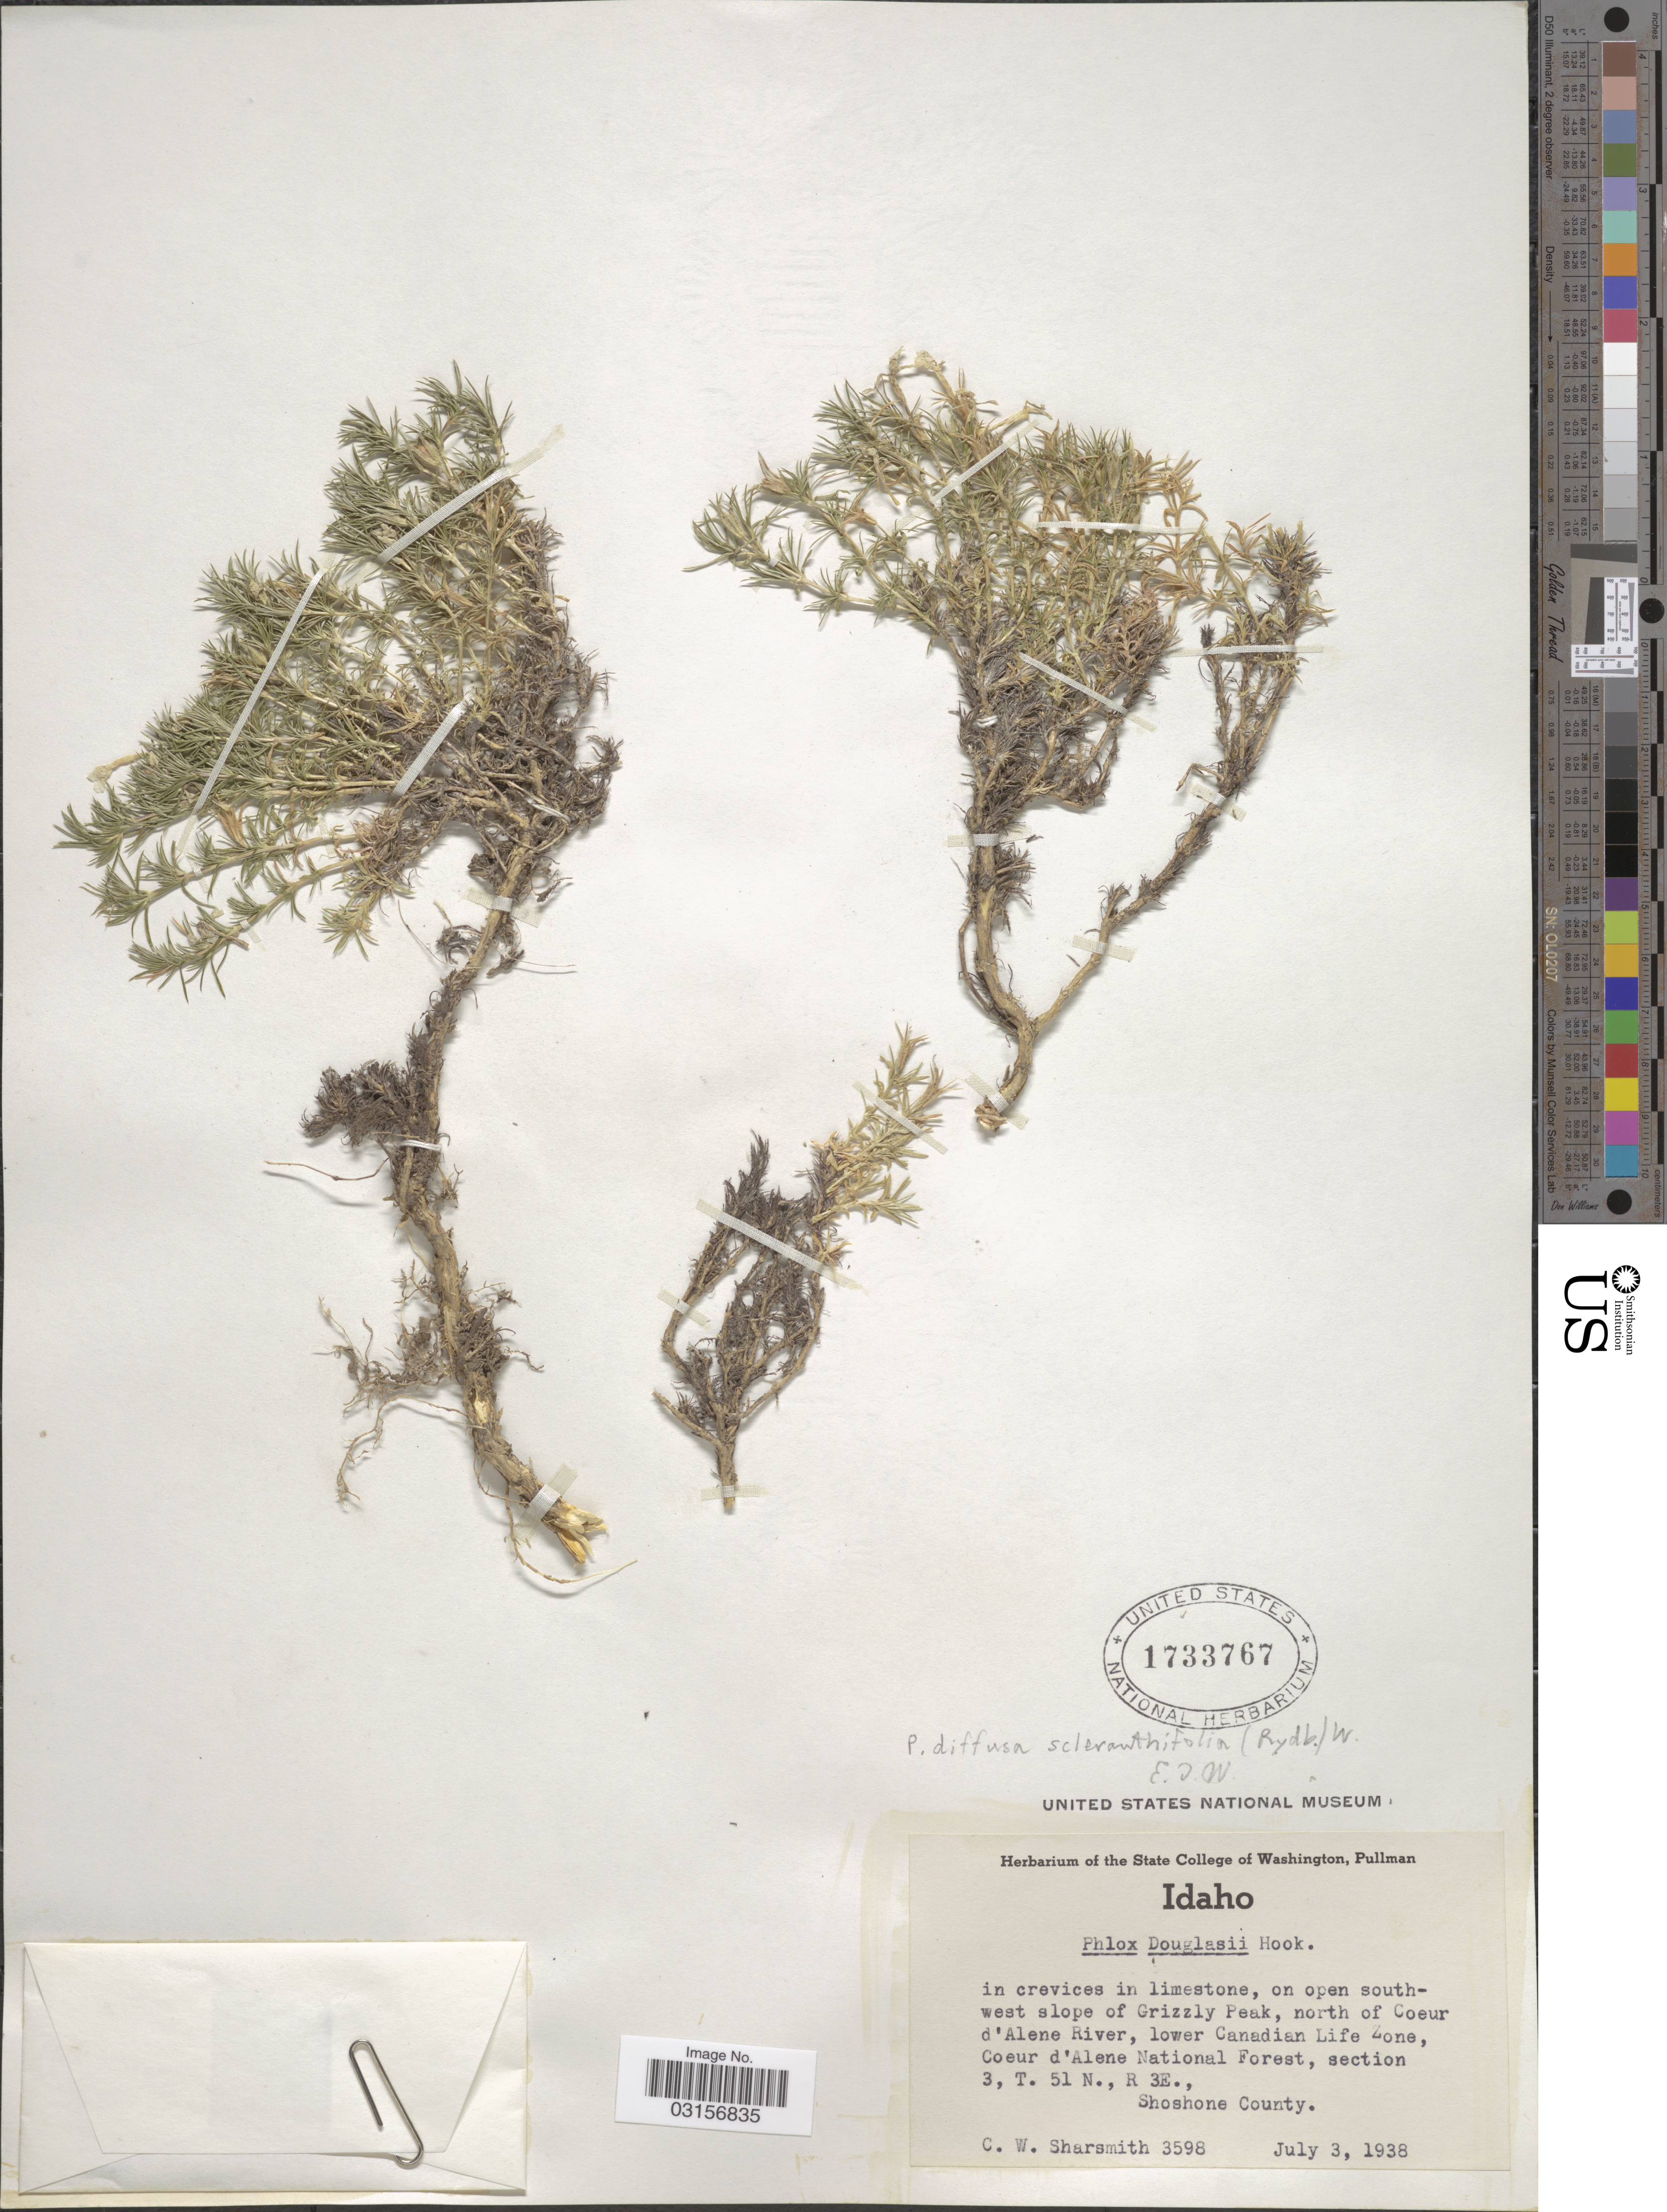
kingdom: Plantae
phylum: Tracheophyta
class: Magnoliopsida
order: Ericales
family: Polemoniaceae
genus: Phlox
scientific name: Phlox caespitosa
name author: Nutt.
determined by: Mayfield, M. H.; Ferguson, C. J.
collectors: C. Sharsmith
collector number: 3598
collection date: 1938-07-03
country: United States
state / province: Idaho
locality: In crevices in limestone, on open southwest slope of Grizzly Peak, north of Coeur d' Alene River, lower Canadian Life Zone, Coeur d'Alene National Forest, section 3, T. 51 N., R 3E., Shoshone County.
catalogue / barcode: US 1733767